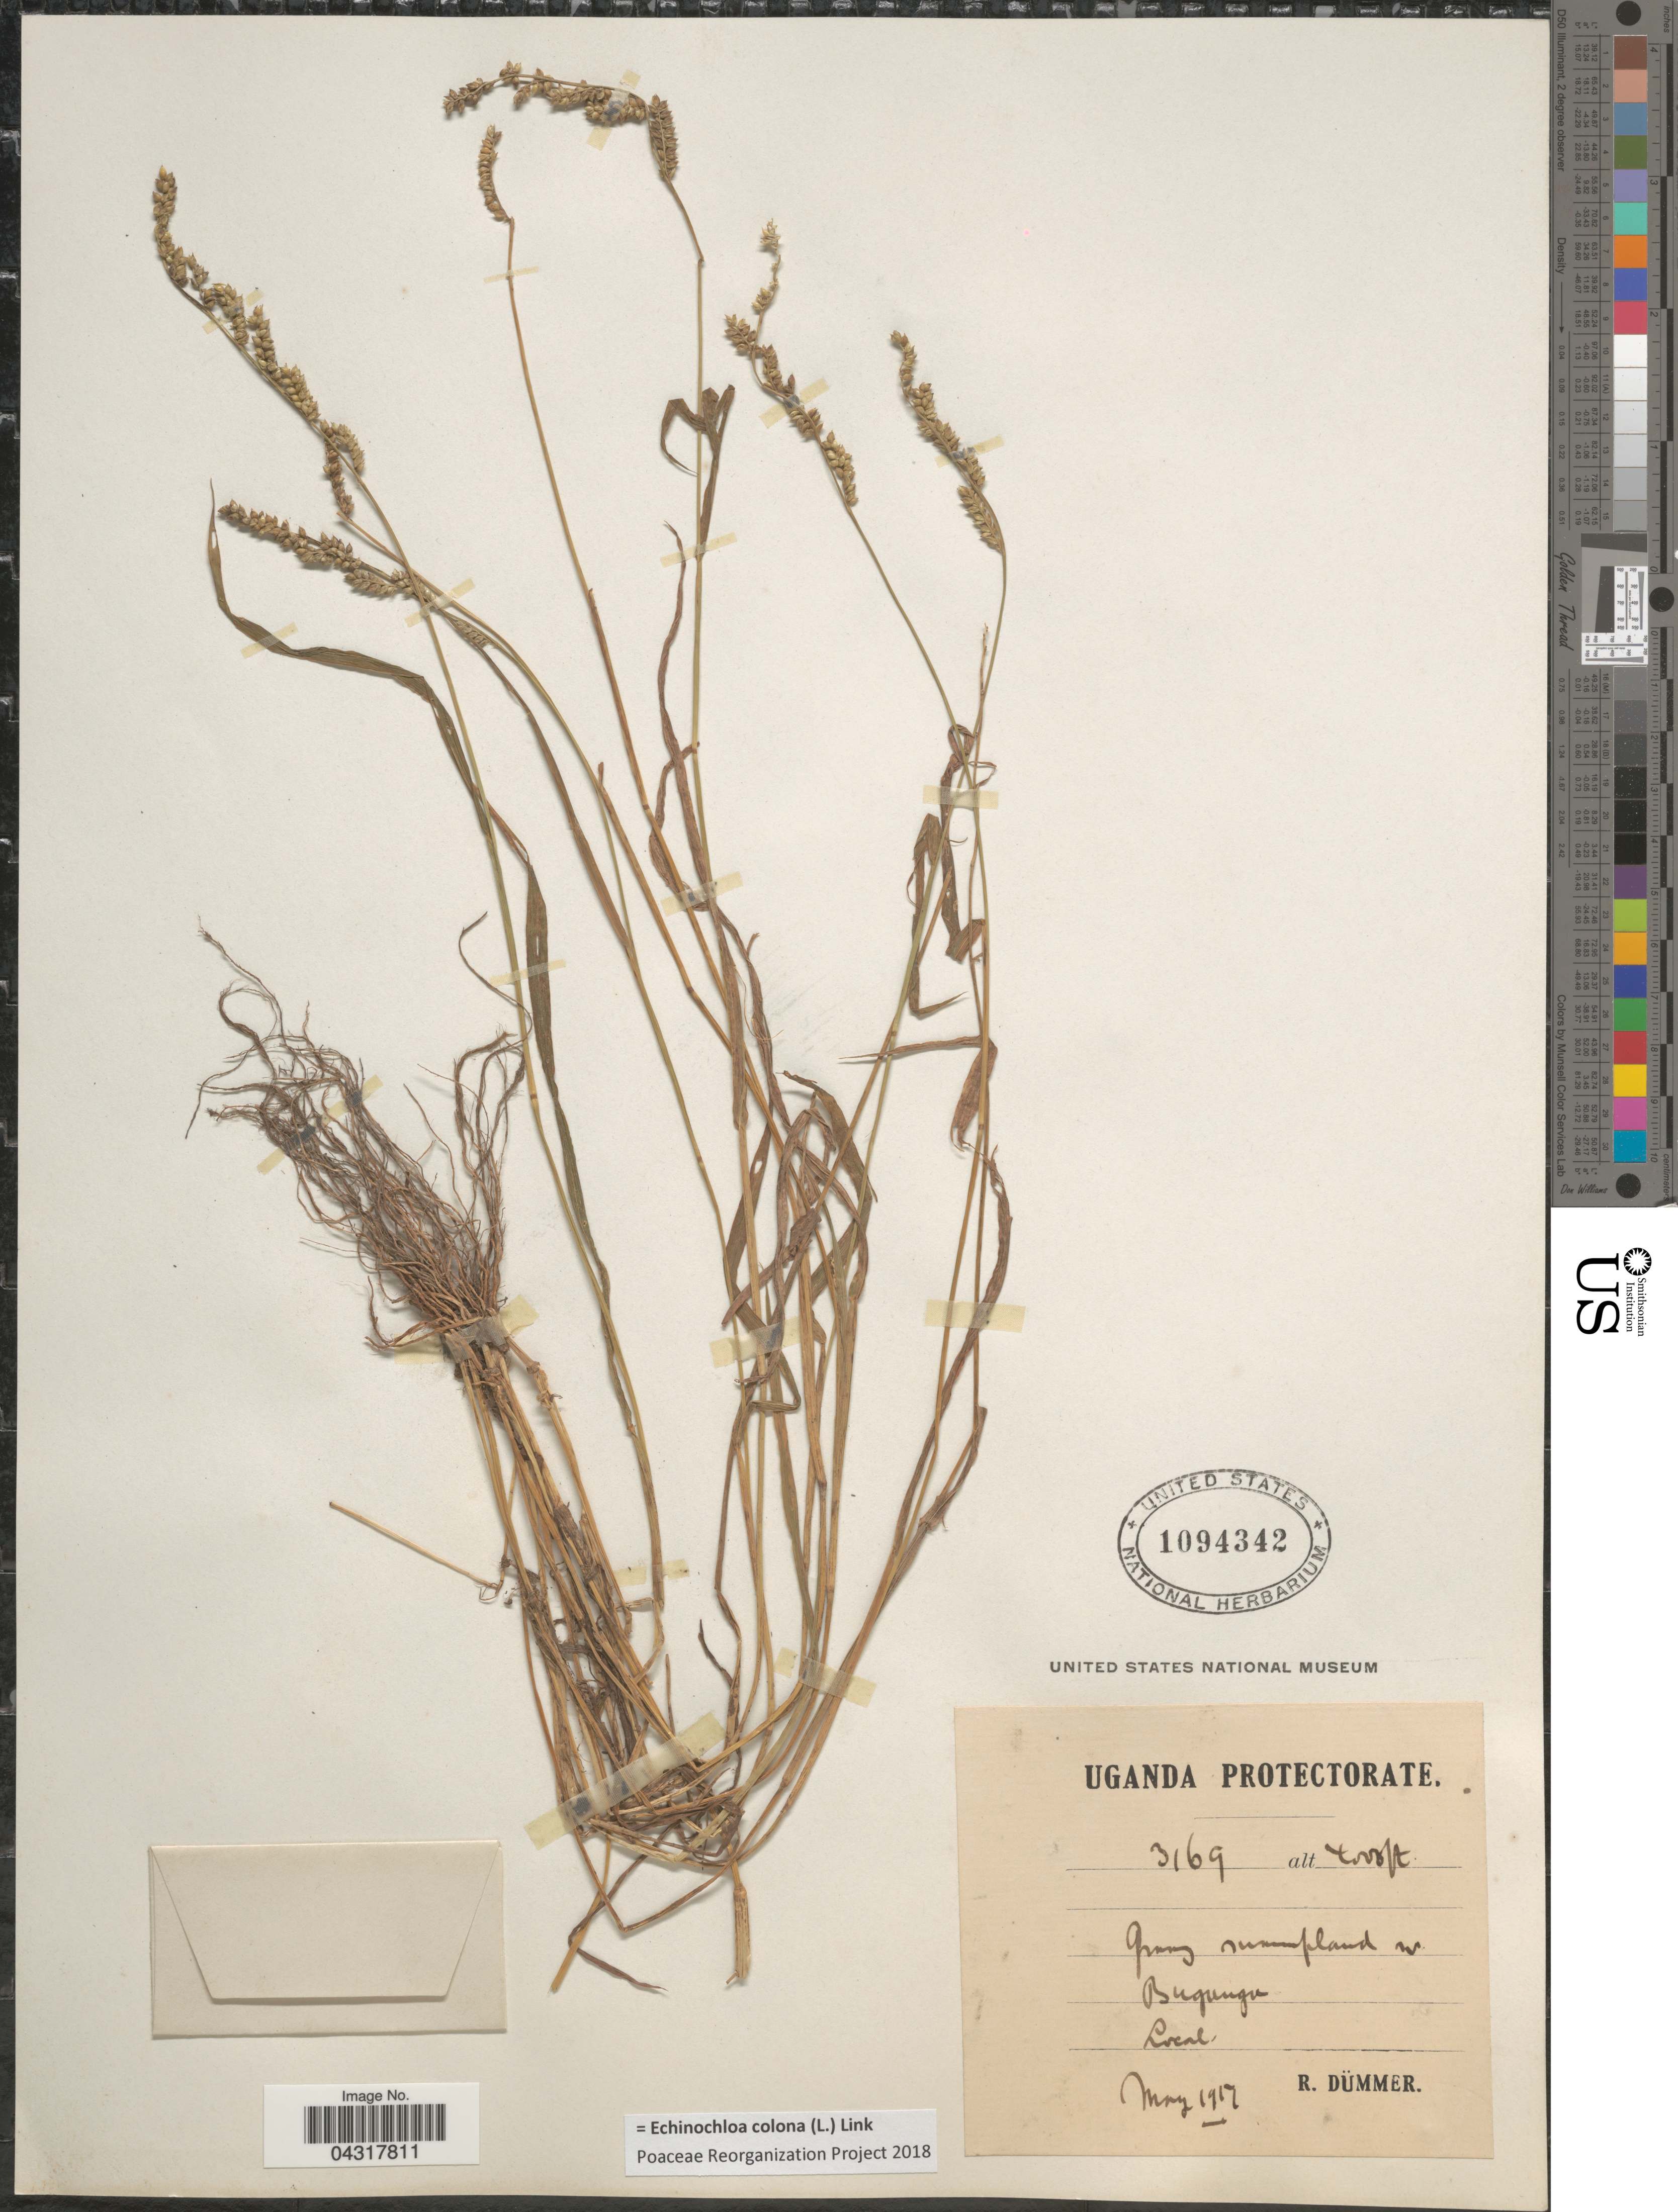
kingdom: Plantae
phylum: Tracheophyta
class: Liliopsida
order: Poales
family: Poaceae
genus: Echinochloa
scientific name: Echinochloa colona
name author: (L.) Link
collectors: R. A. Dümmer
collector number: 3169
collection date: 1917-05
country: Uganda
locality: Bugungu.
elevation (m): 1219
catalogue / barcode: US 1094342